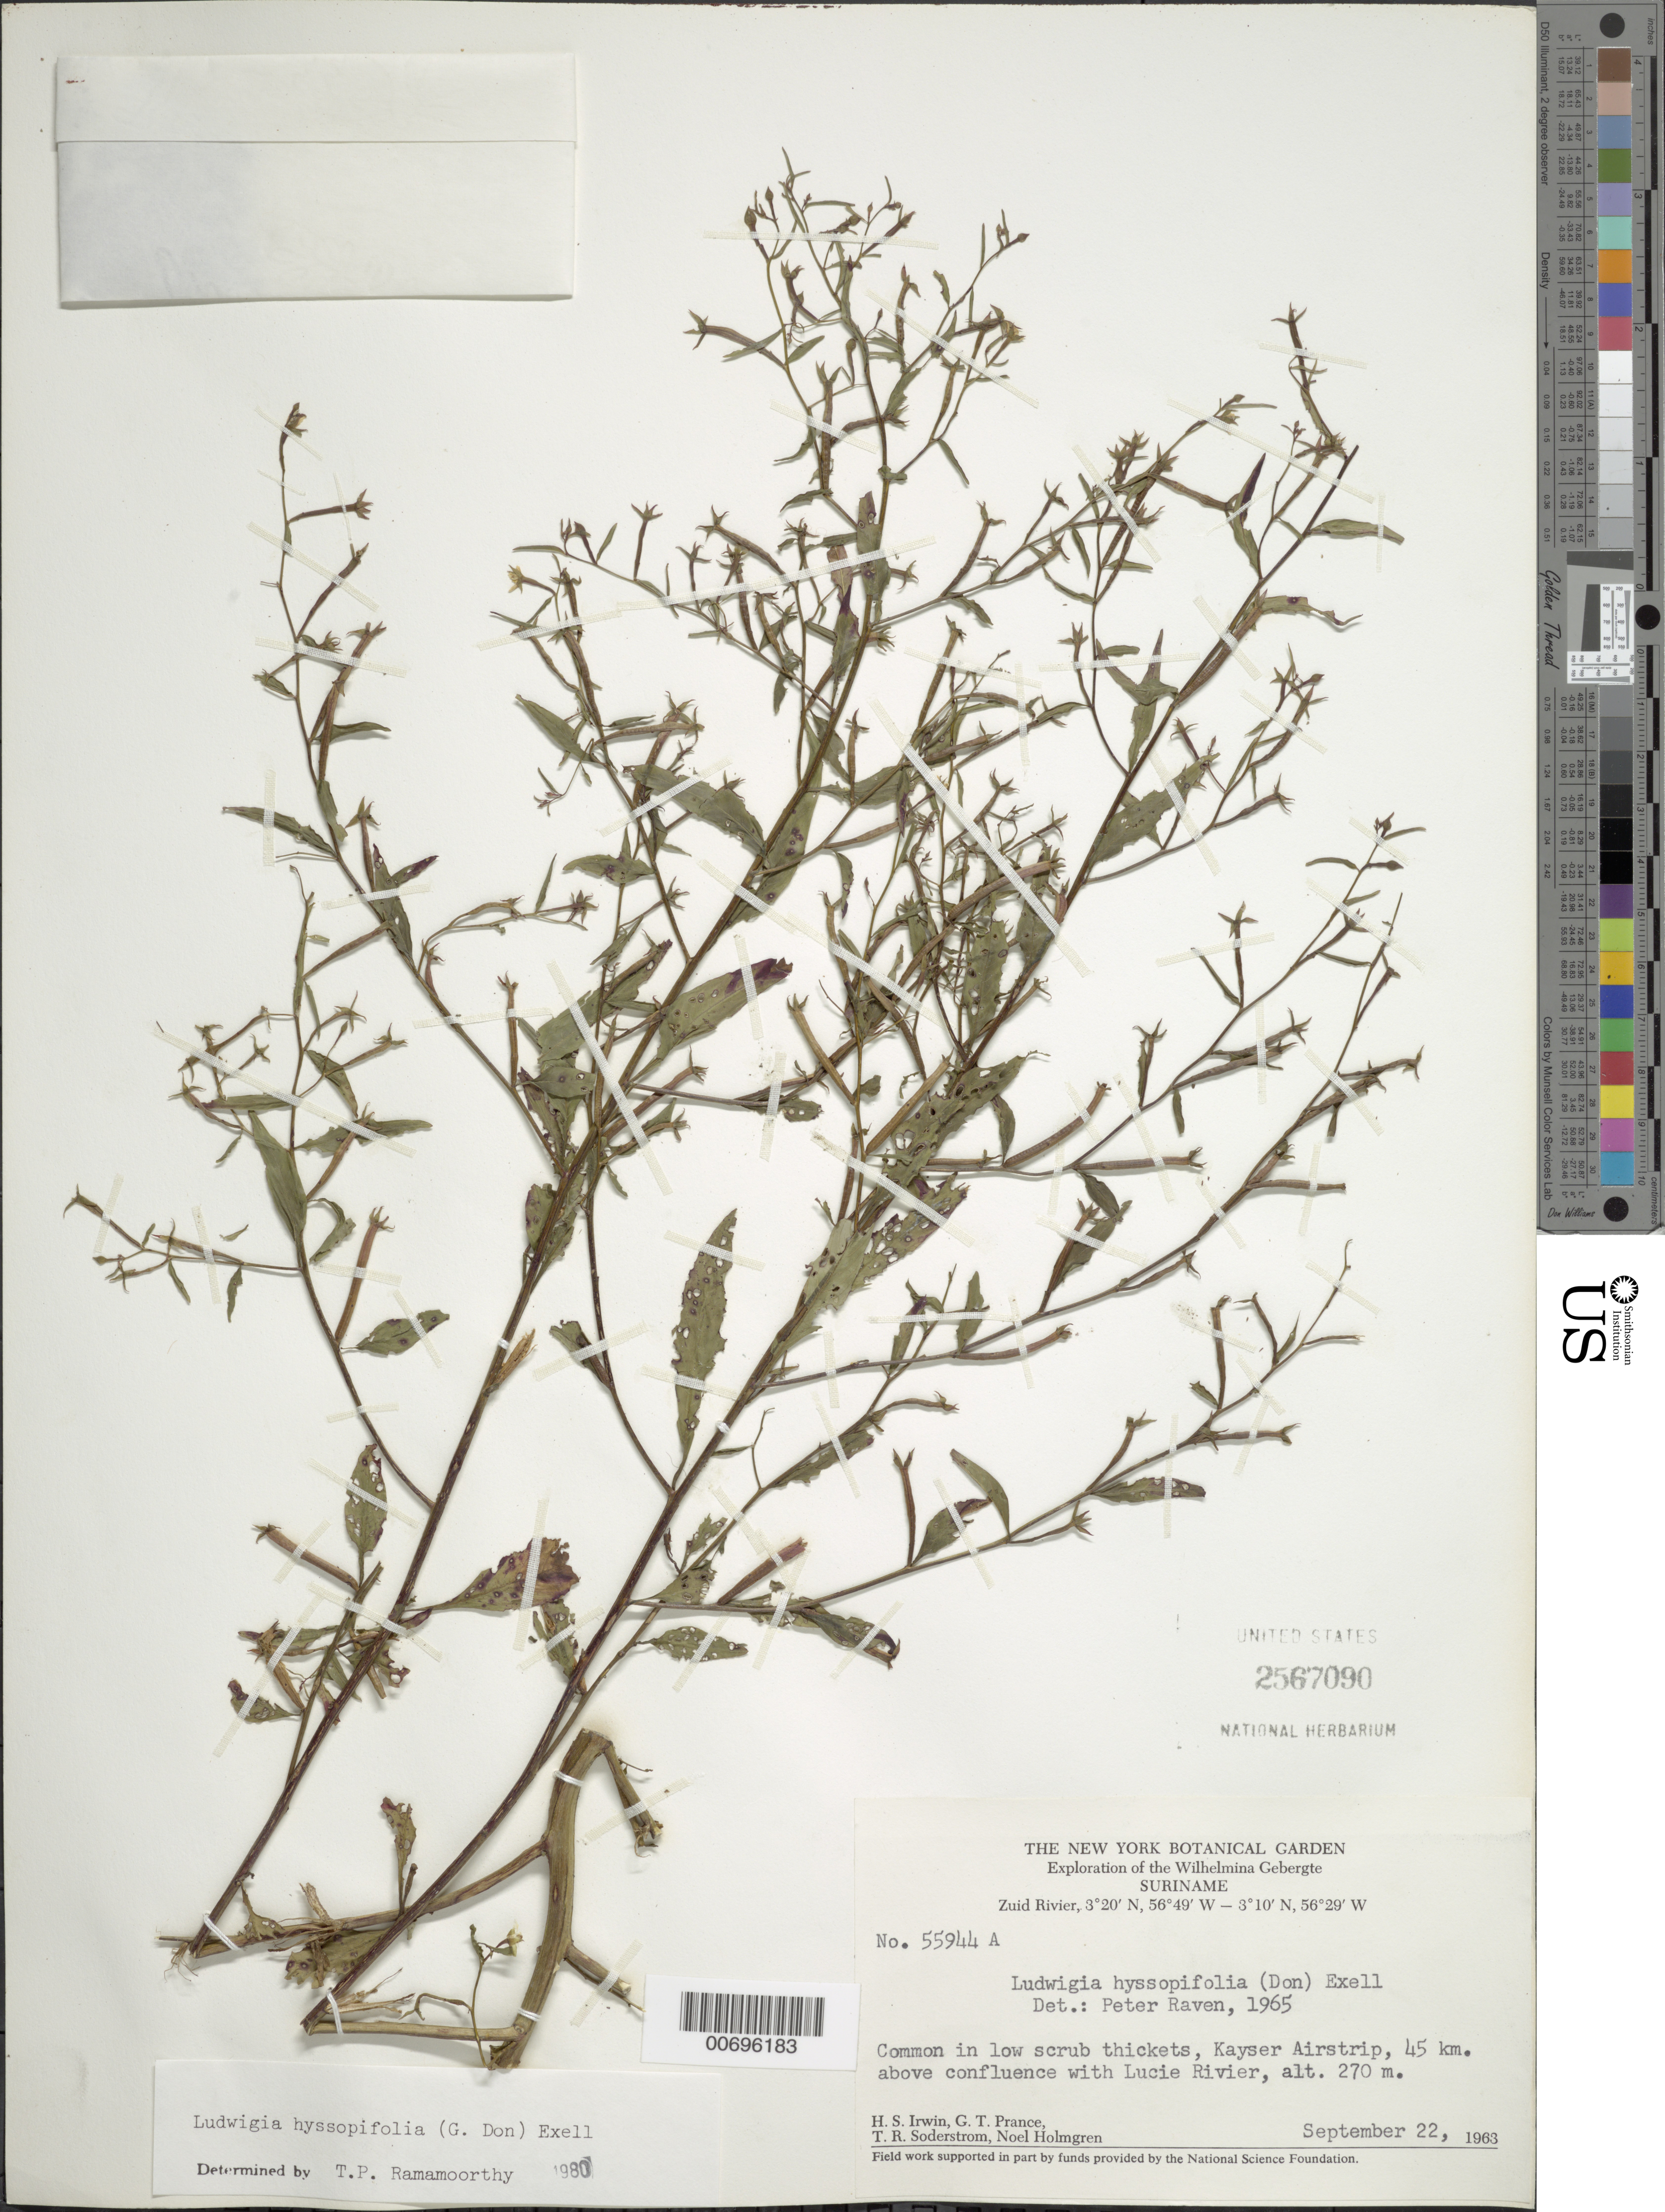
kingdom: Plantae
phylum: Tracheophyta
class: Magnoliopsida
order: Myrtales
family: Onagraceae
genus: Ludwigia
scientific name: Ludwigia hyssopifolia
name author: (G. Don) Exell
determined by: Ramamoorthy, T. P.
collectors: H. Irwin, G. T. Prance, T. R. Soderstrom & N. H. Holmgren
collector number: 55944 A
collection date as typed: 22-Sep-63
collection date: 1963-09-22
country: Suriname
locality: Kayser Airstrip, Zuid R., 45 km above confl. with Lucie R., Wilhelmina Gebergte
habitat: In low scrub thickets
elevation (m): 270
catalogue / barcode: US 2567090